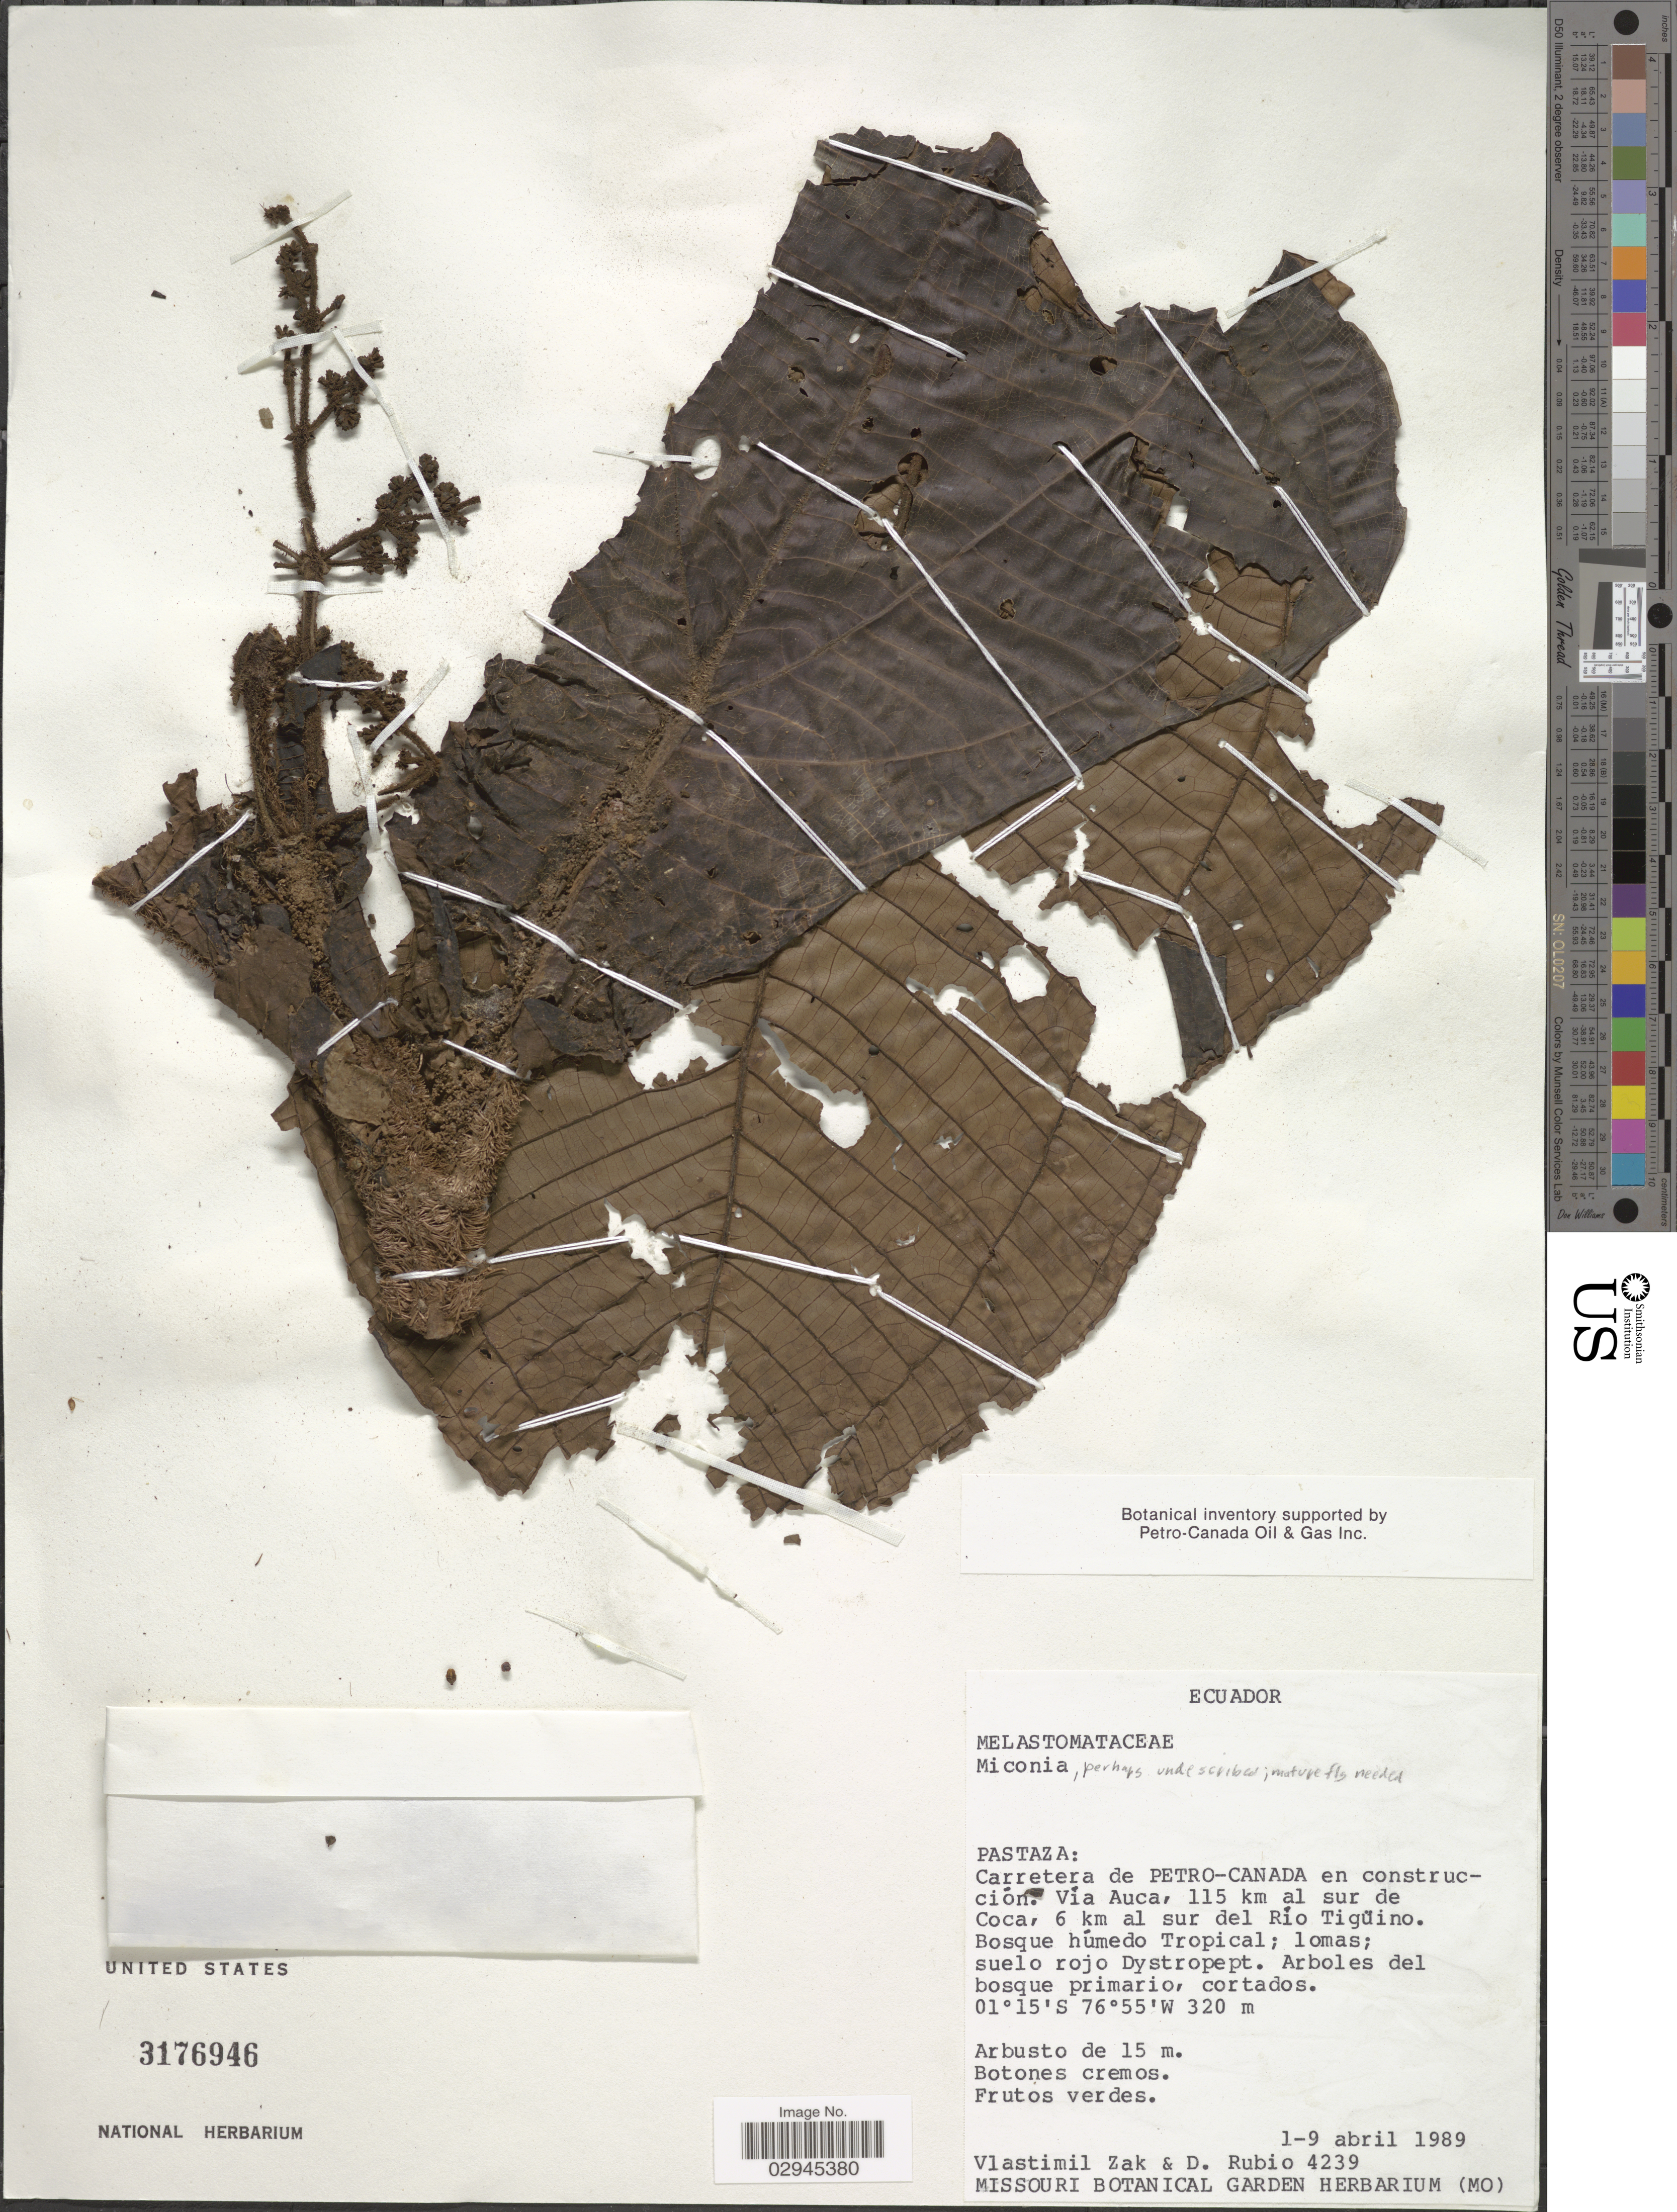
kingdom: Plantae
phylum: Tracheophyta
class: Magnoliopsida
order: Myrtales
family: Melastomataceae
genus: Miconia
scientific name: Miconia sp.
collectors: V. Zak & D. Rubio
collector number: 4239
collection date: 1989-04-01/1989-04-09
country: Ecuador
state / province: Pastaza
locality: Carretera de Petro-Canada en construcción. Vía Auca, 115 km al sur de Coca, 6 km al sur del Río Tiguino. Bosque húmedo Tropical; lomas; suelo rojo Dystropept.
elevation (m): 320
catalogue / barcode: US 3176946